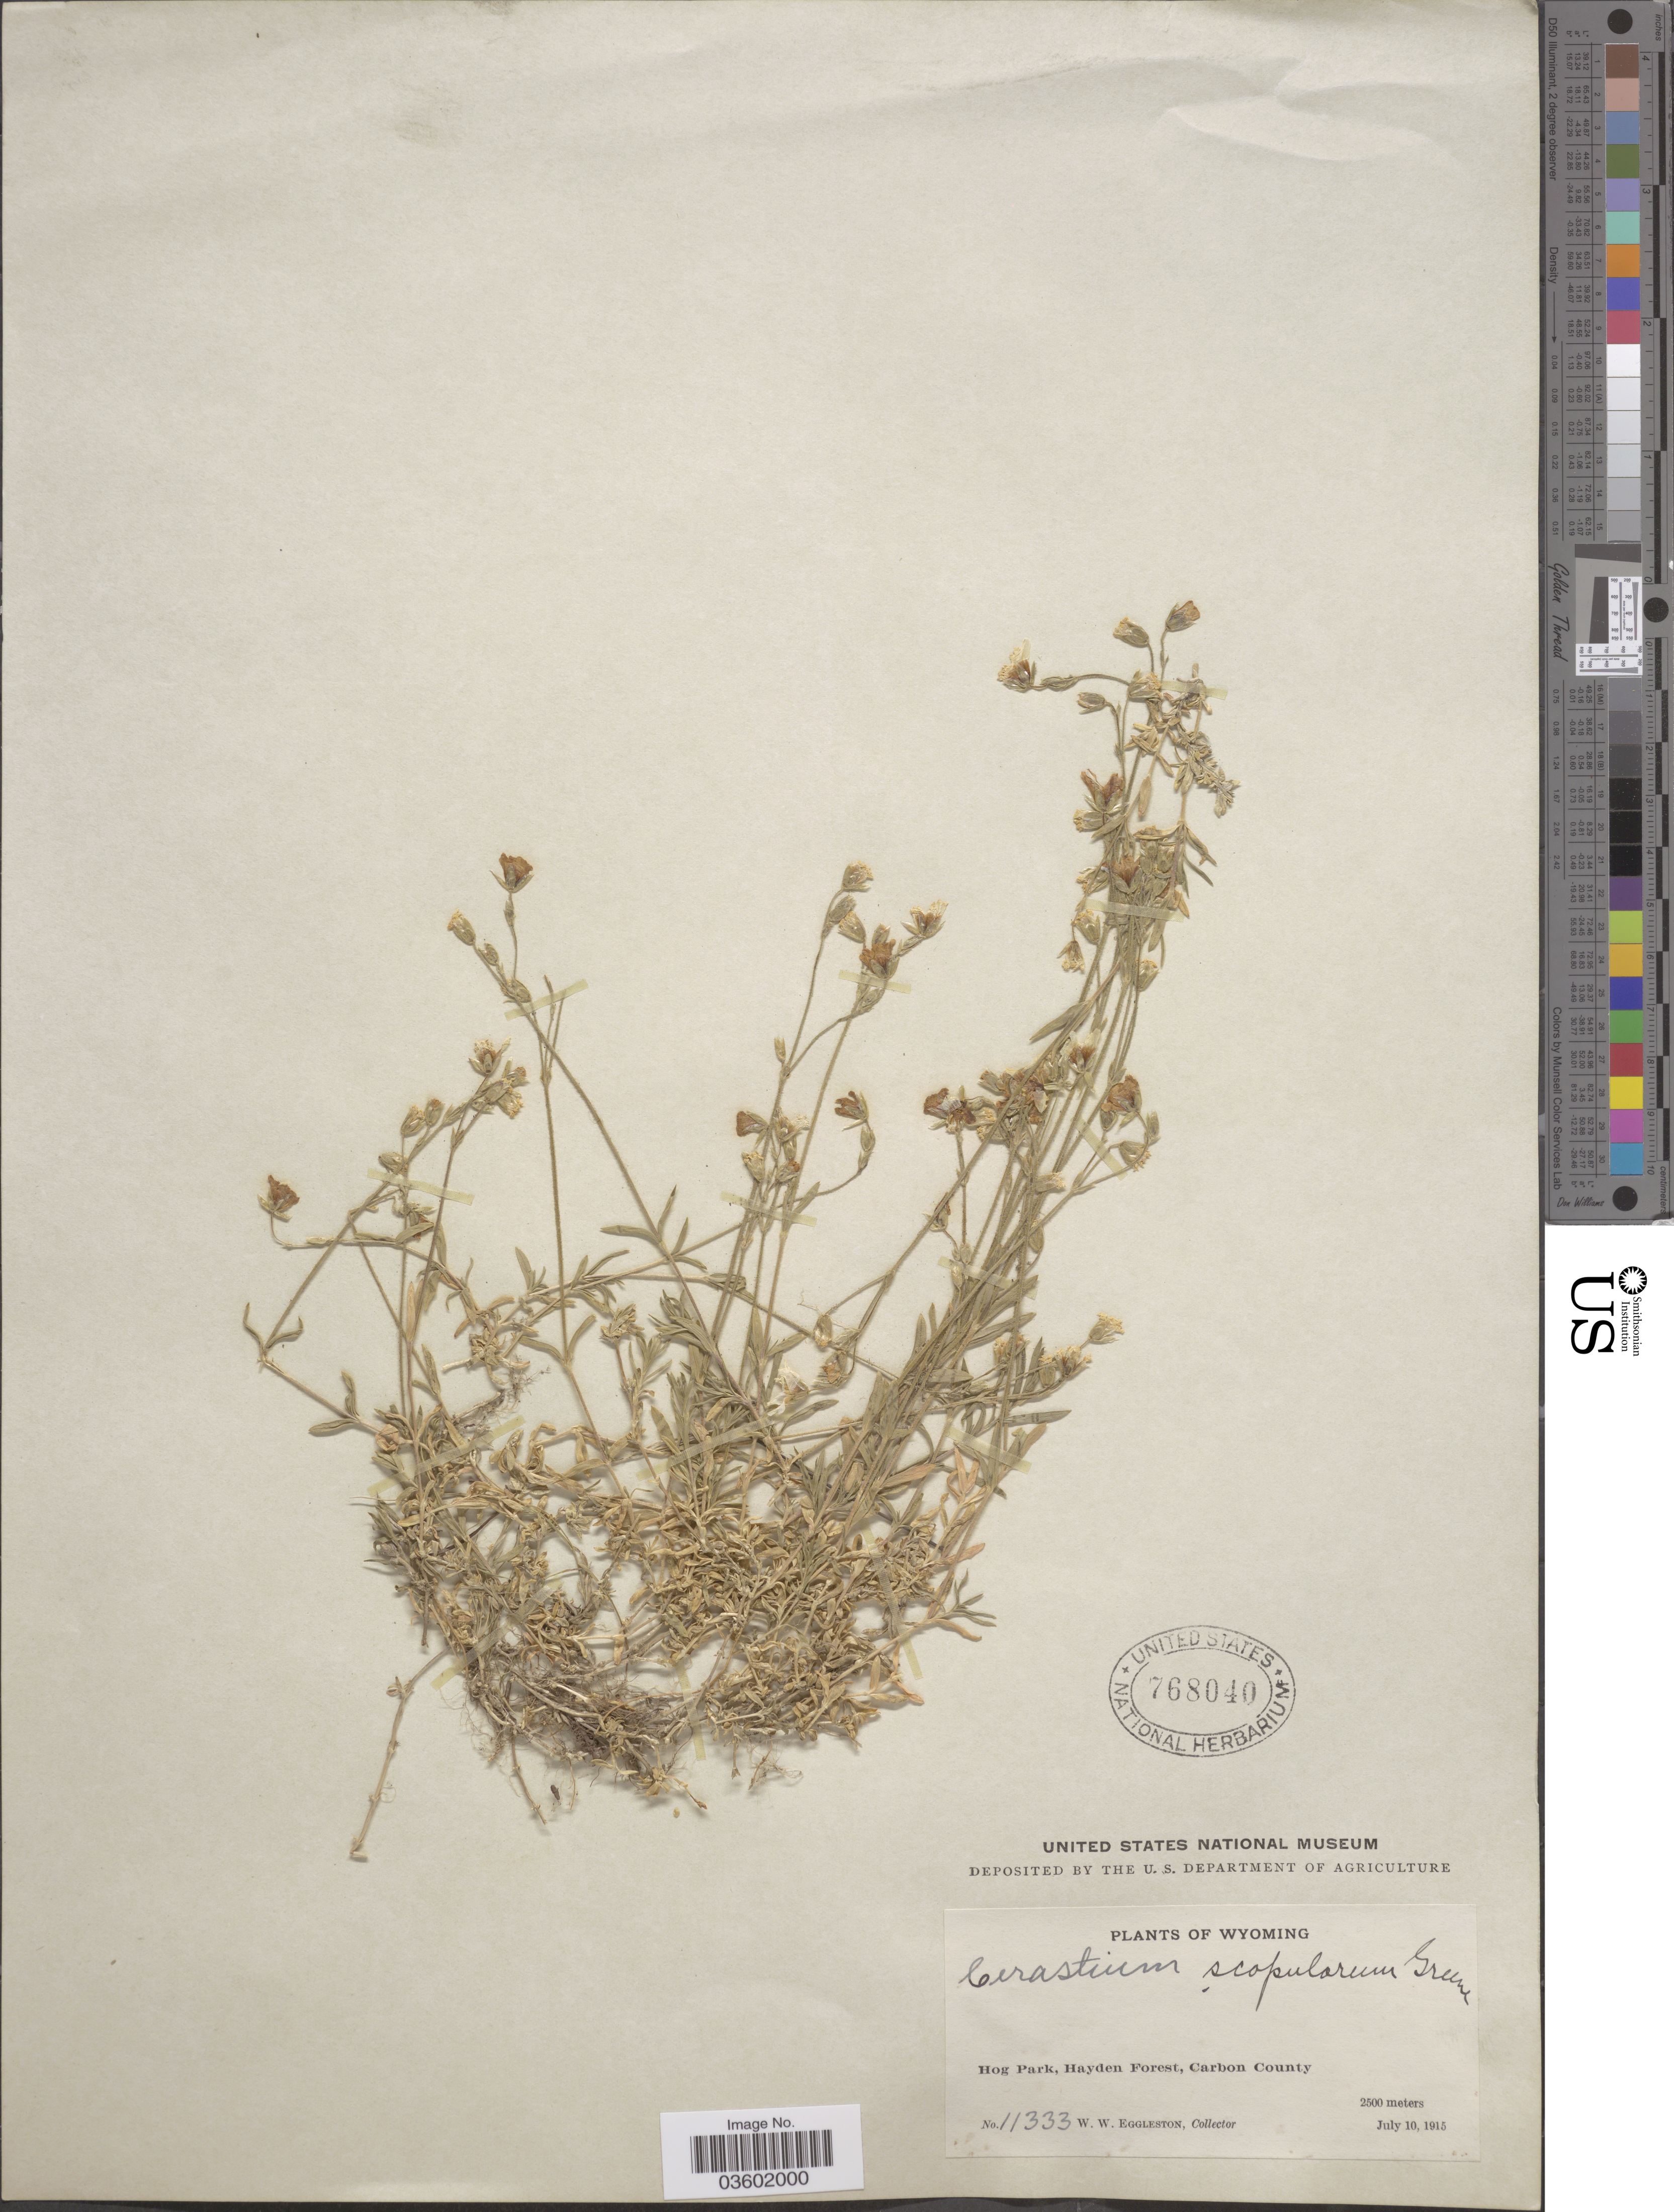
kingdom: Plantae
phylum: Tracheophyta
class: Magnoliopsida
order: Caryophyllales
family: Caryophyllaceae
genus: Cerastium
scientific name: Cerastium scopulorum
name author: Greene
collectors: W. W. Eggleston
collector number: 11333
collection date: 1915-07-10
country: United States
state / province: Wyoming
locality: Hog Park, Hayden Forest, Carbon County.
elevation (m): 2500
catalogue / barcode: US 768040